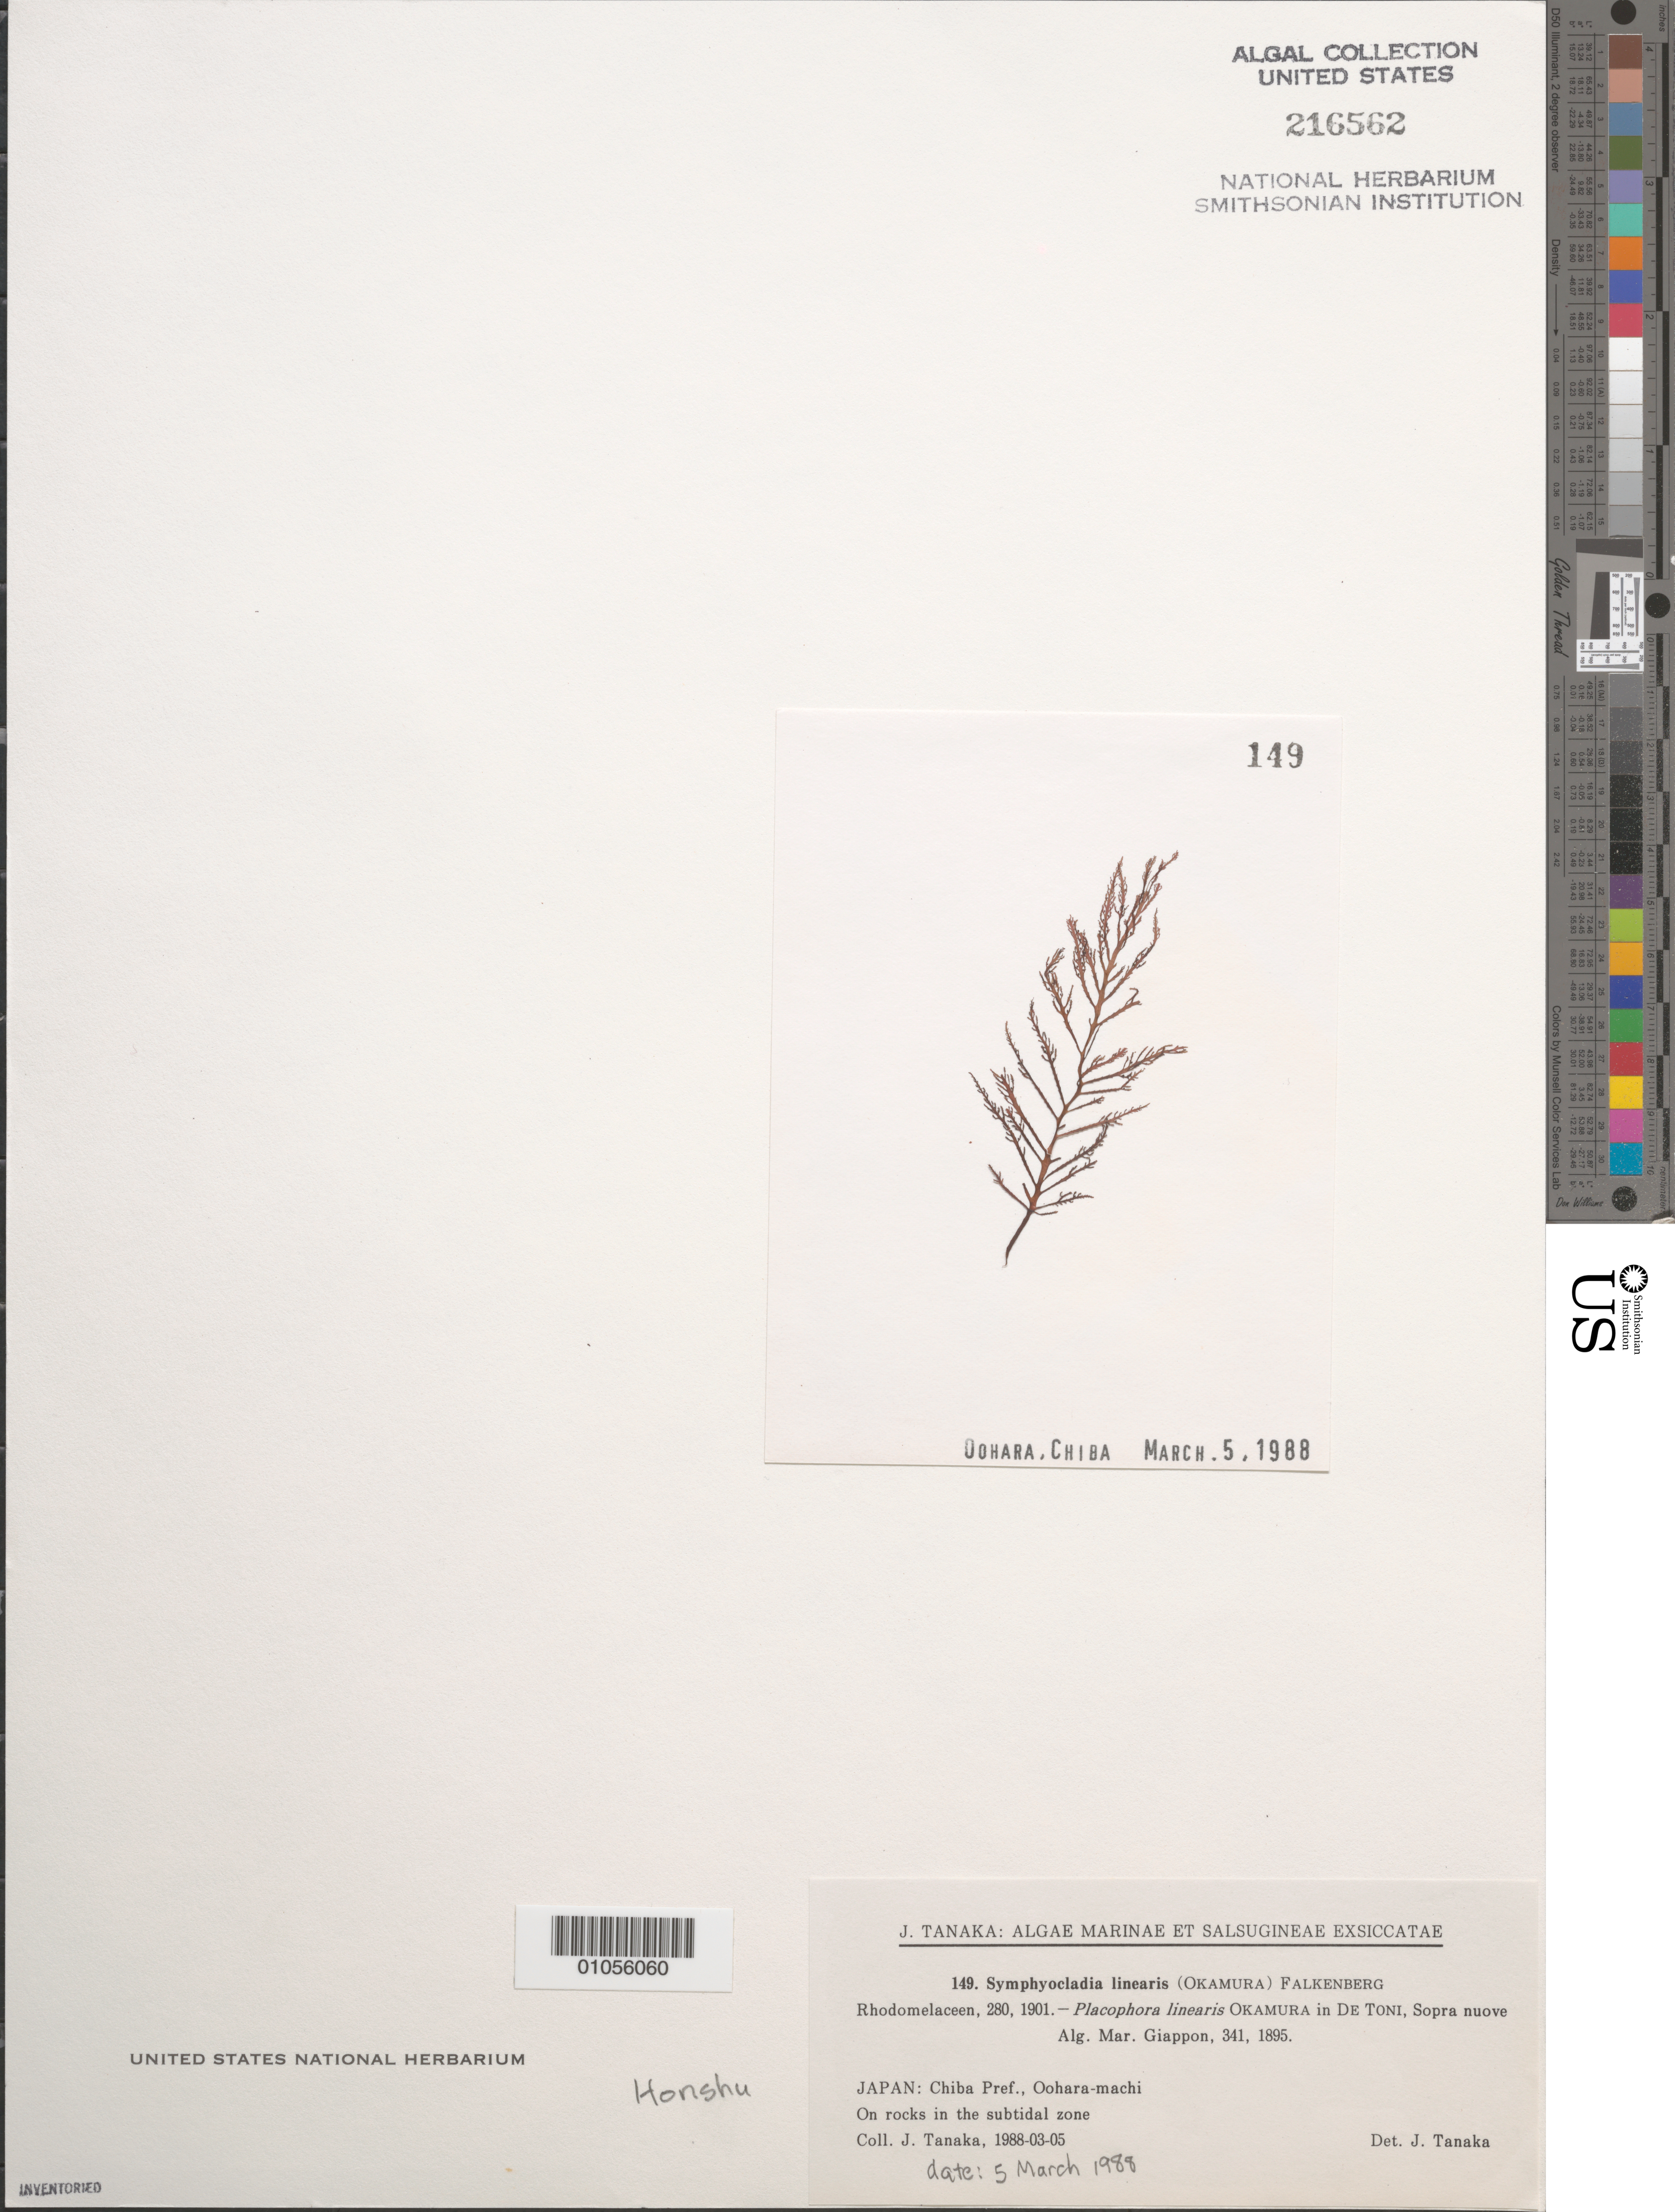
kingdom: Plantae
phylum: Rhodophyta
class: Florideophyceae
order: Ceramiales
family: Rhodomelaceae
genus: Symphyocladia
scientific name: Symphyocladia linearis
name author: (Okamura) Falkenb.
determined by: Tanaka, J.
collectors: J. Tanaka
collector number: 149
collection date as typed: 05 Mar 1988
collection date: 1988-03-05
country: Japan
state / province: Tiba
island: Honshu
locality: Oohara-machi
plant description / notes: Tanaka, J., Algae Marinae et Salsugineae Exsiccatae, Fasc. VI (nos. 126-150), 1993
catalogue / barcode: US 216562